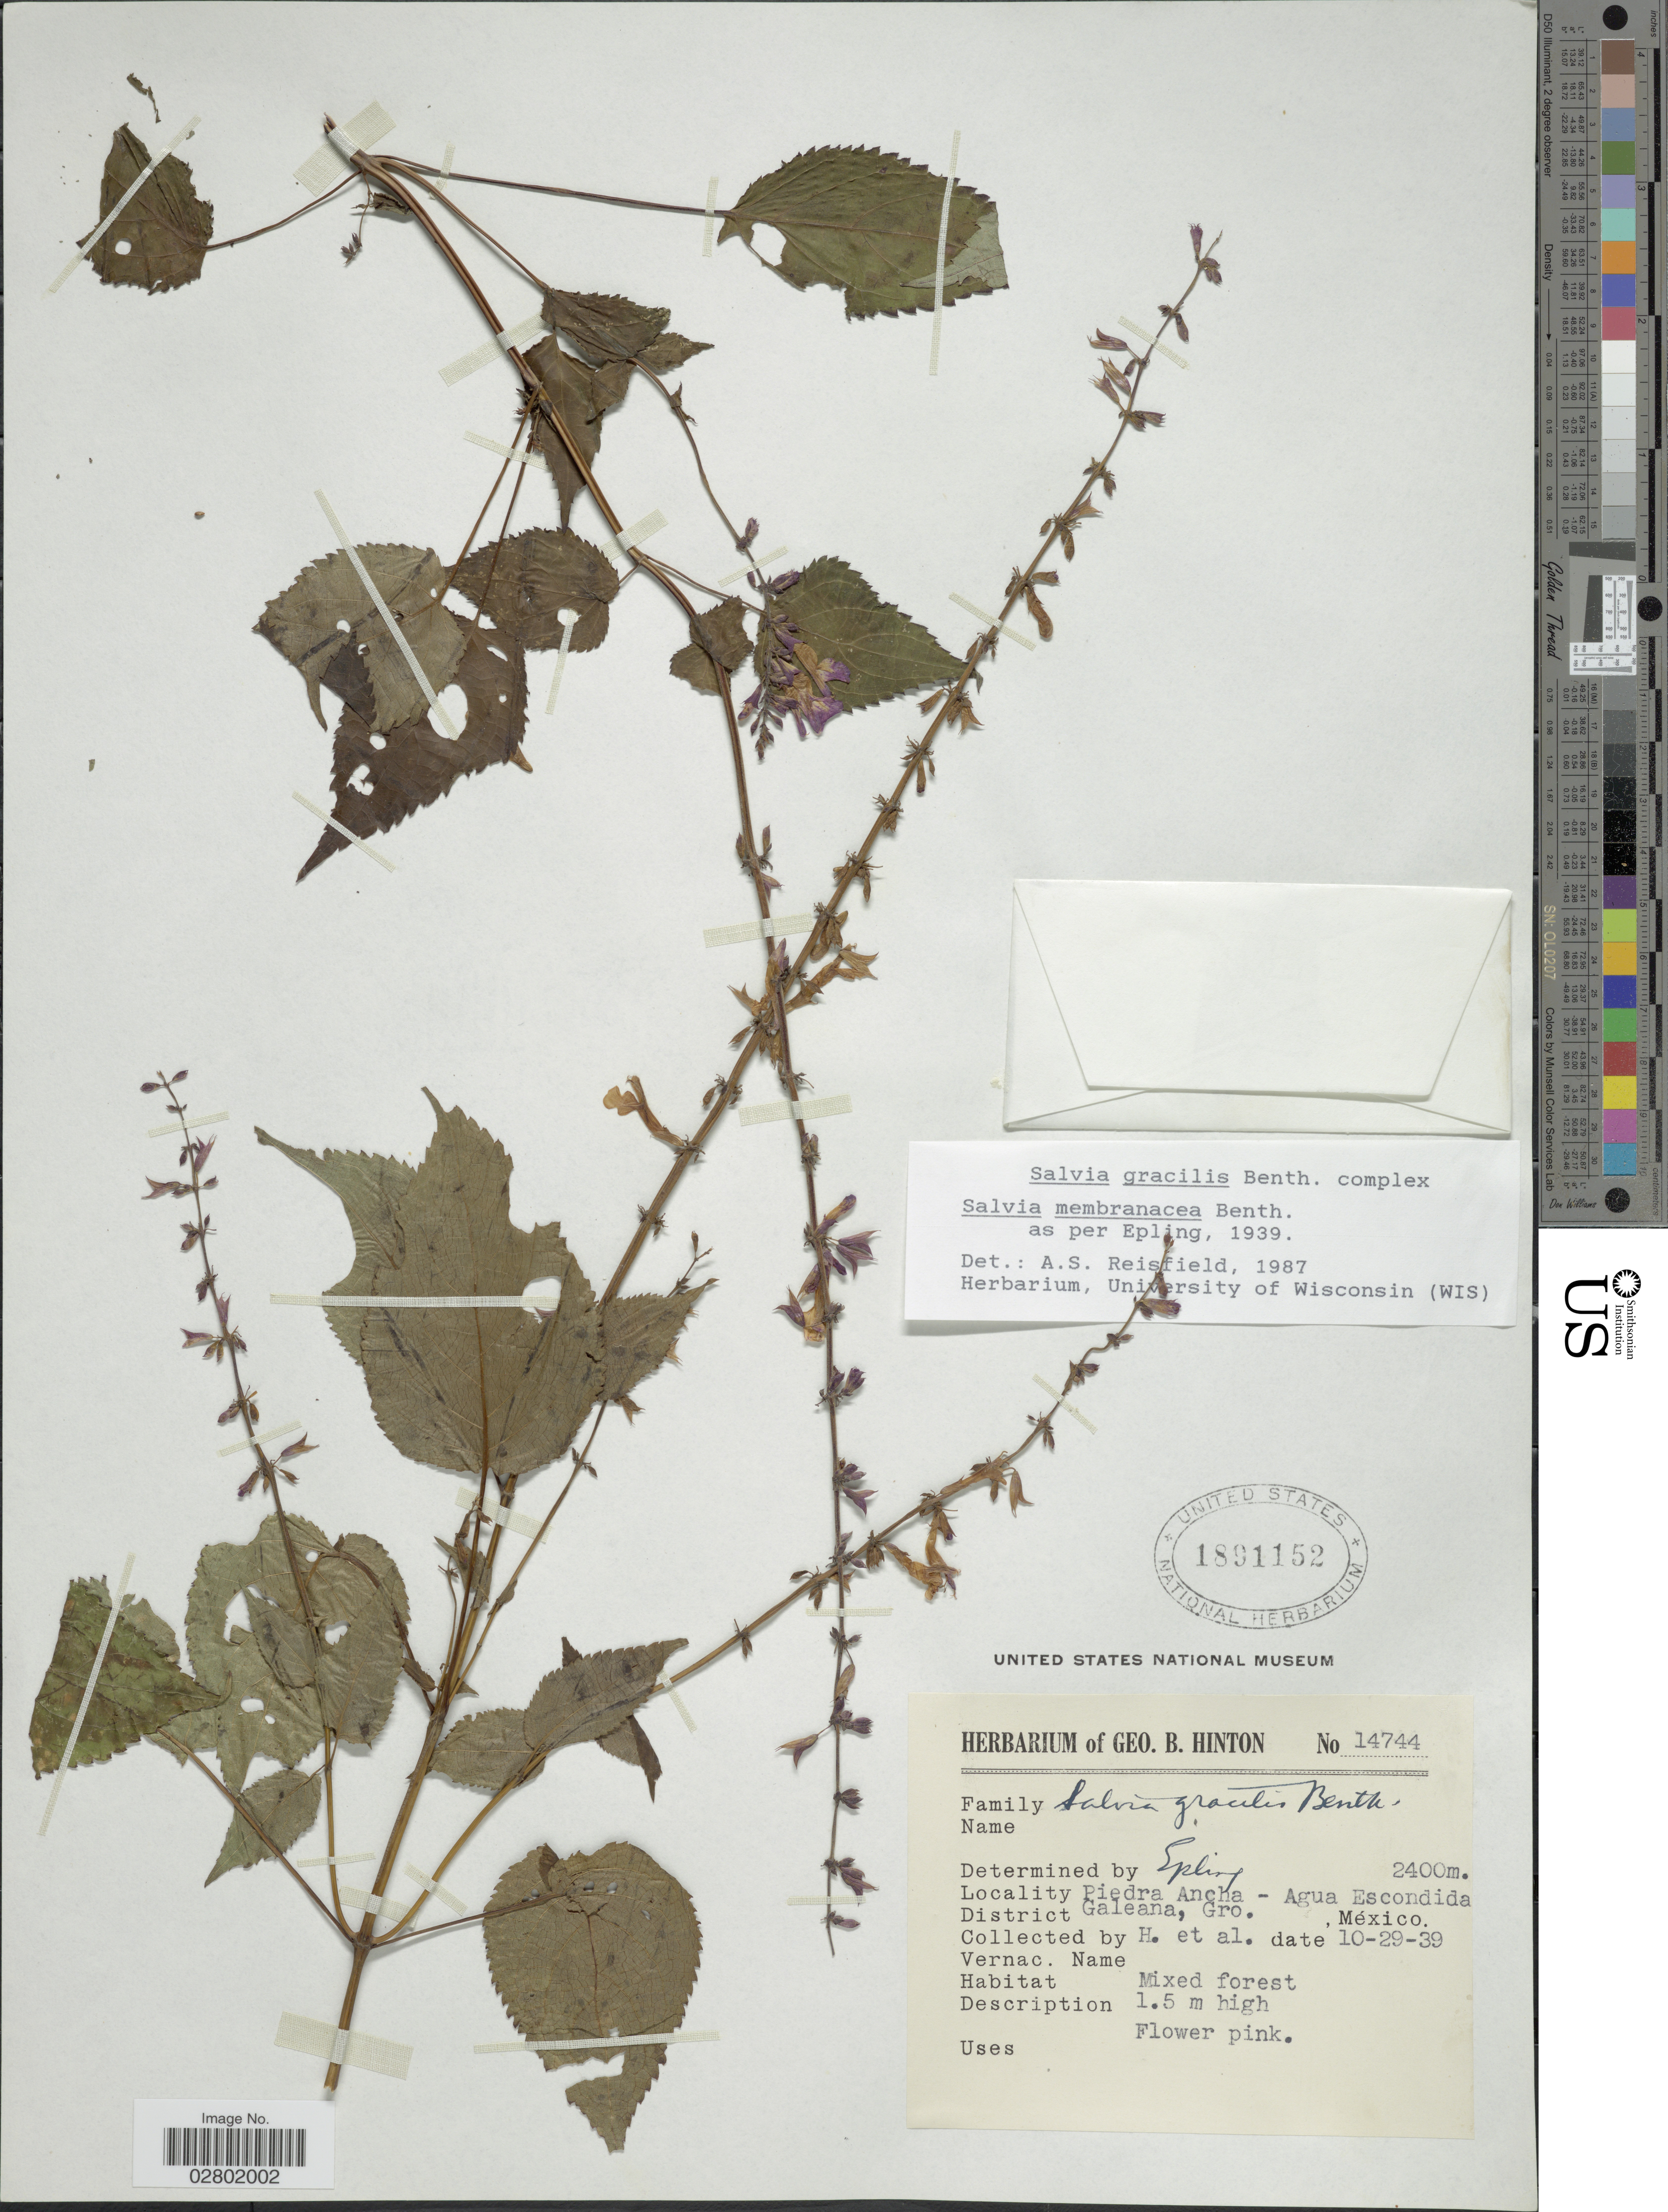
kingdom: Plantae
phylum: Tracheophyta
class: Magnoliopsida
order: Lamiales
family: Lamiaceae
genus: Salvia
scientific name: Salvia membranacea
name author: Benth.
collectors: G. B. Hinton & et al.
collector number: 14744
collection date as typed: Transcribed d/m/y: 29/10/39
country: Mexico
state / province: Guerrero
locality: Piedra Ancha - Agua Escondida, District Galeana, Gro.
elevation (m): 2400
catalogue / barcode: US 1891152